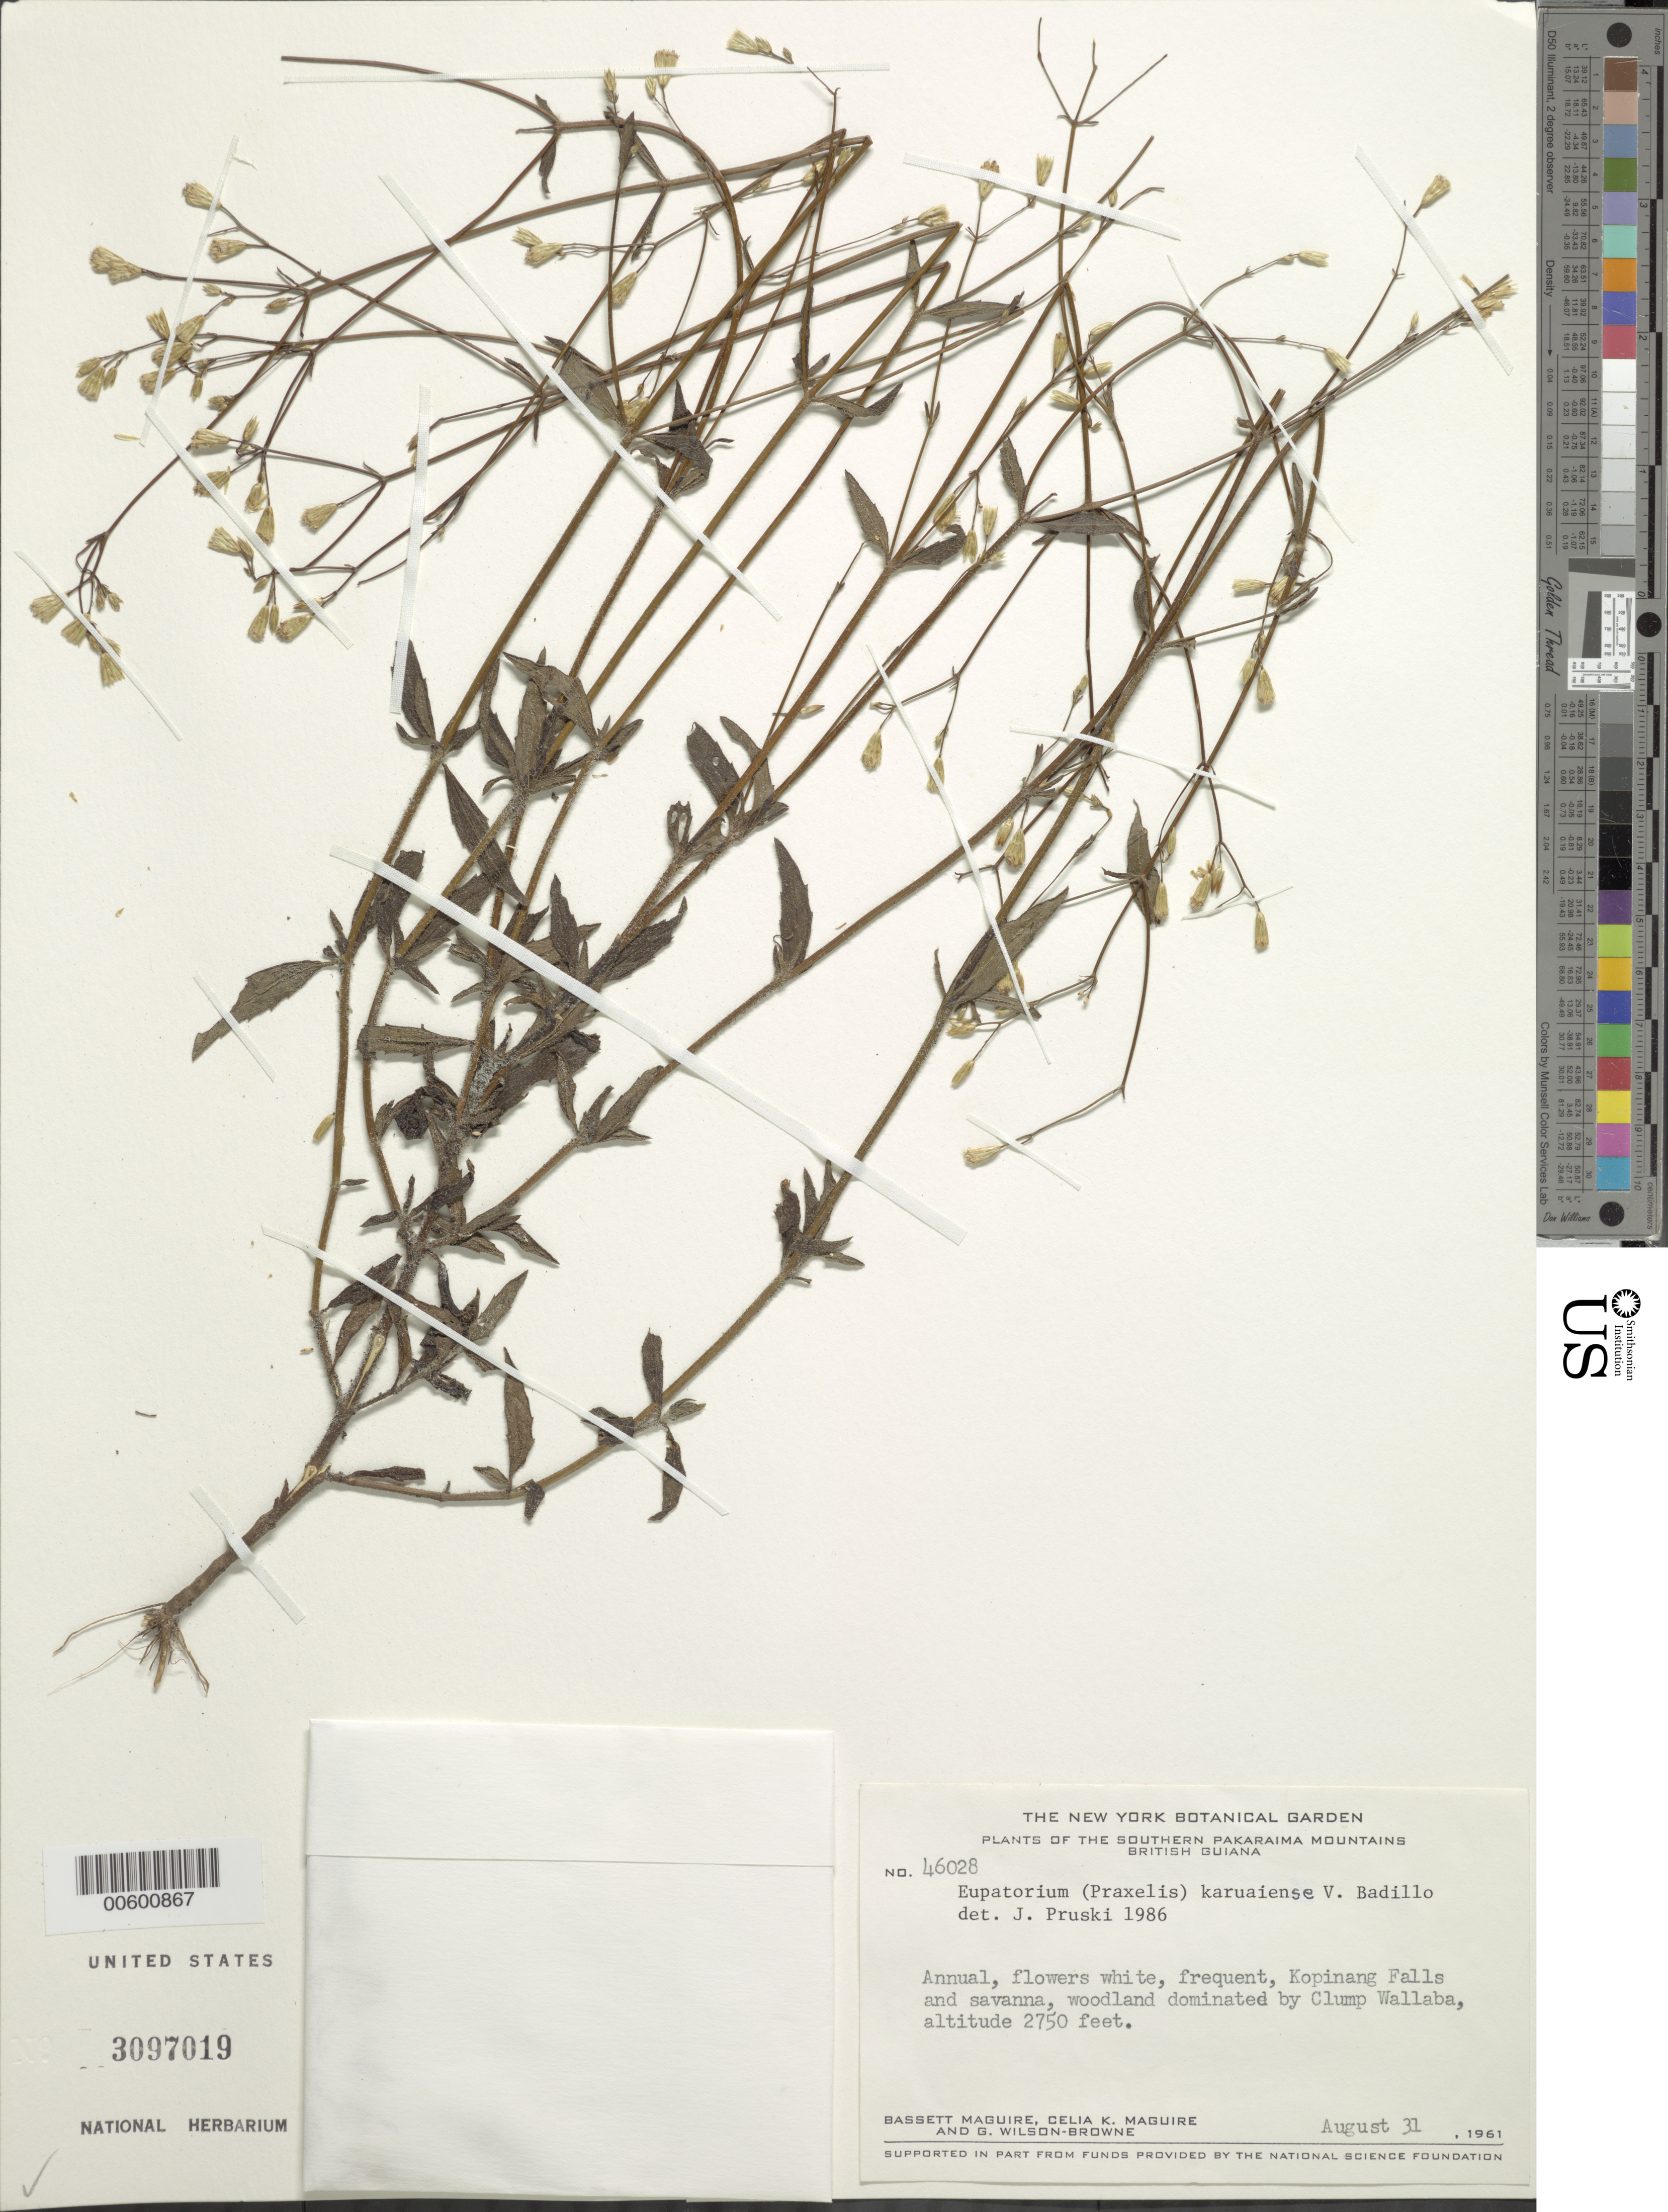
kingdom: Plantae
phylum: Tracheophyta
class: Magnoliopsida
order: Asterales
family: Asteraceae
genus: Praxelis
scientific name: Praxelis asperulacea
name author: (Baker) R.M. King & H. Rob.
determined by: Pruski, J. F.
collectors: B. Maguire, C. K. Maguire & G. Wilson-Browne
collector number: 46028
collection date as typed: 31-Aug-61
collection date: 1961-08-31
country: Guyana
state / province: Potaro-Siparuni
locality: Kopinang Savanna, vic. of Kopinang Falls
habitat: Woodland dominated by clump Wallaba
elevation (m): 838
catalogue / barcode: US 3097019